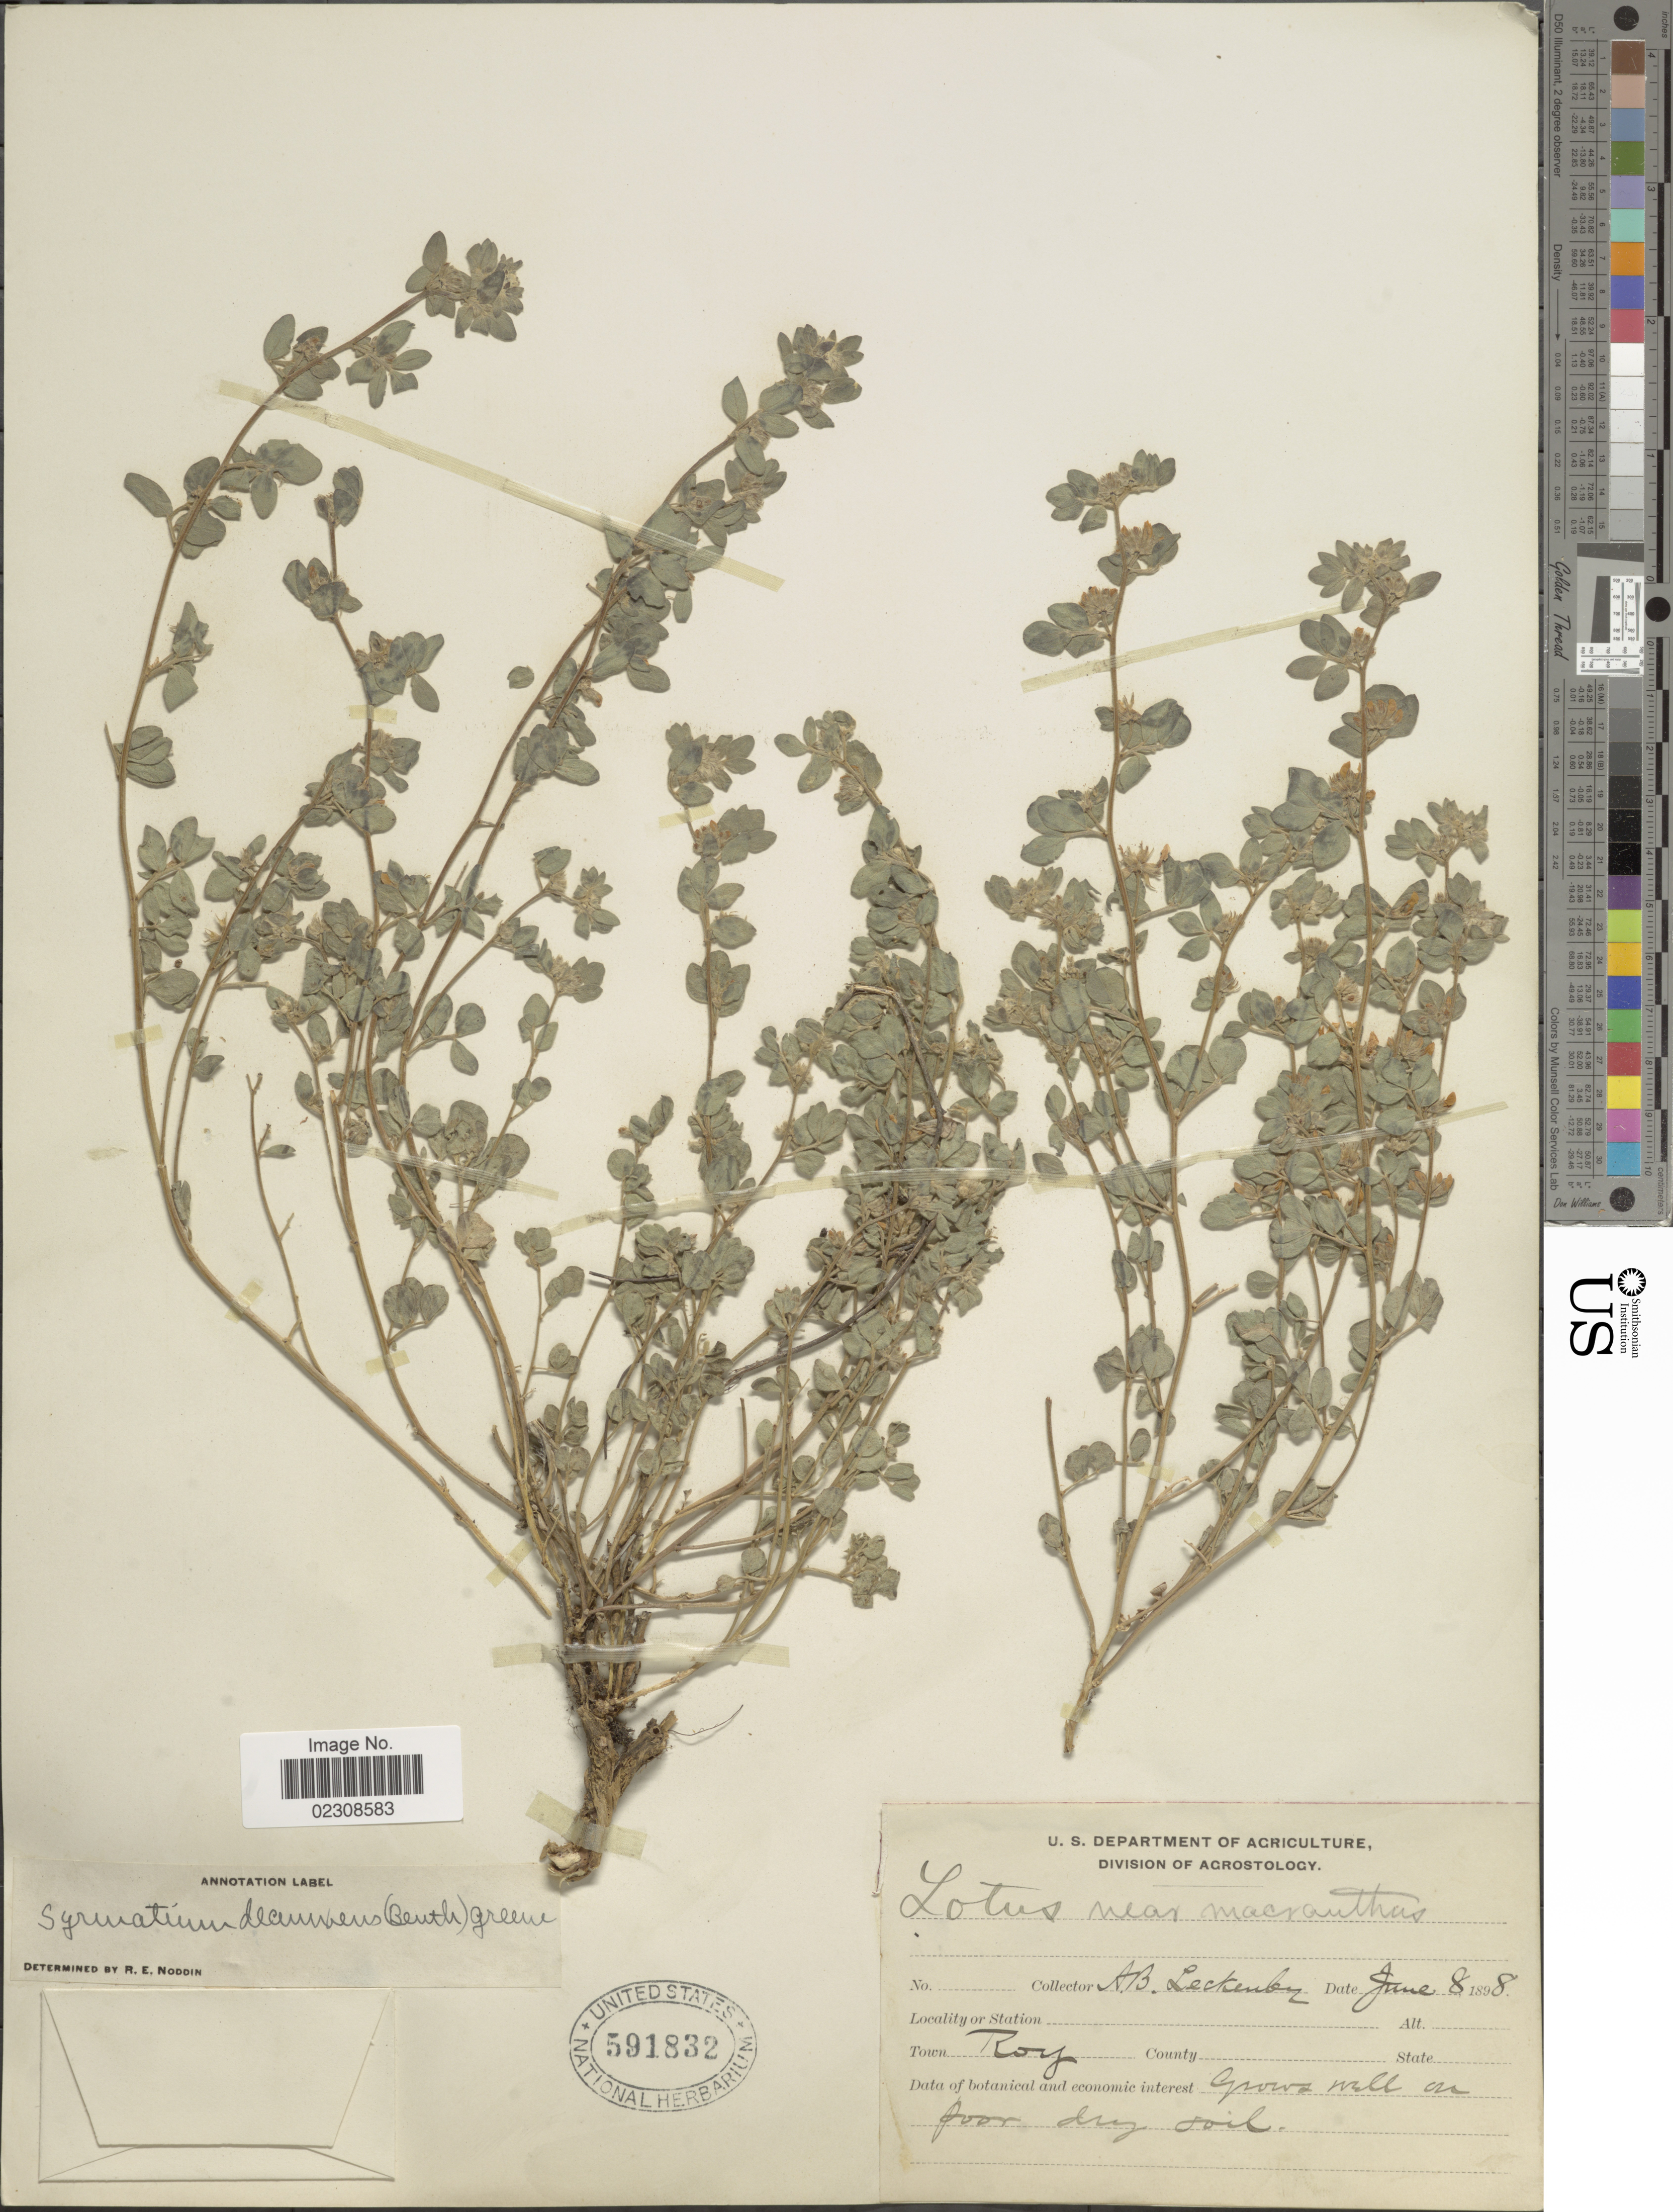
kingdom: Plantae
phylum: Tracheophyta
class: Magnoliopsida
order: Fabales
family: Fabaceae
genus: Syrmatium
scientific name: Syrmatium decumbens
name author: (Benth.) Greene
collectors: A. Leckenby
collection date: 1898-06-08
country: United States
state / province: Washington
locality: Roy.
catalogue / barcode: US 591832